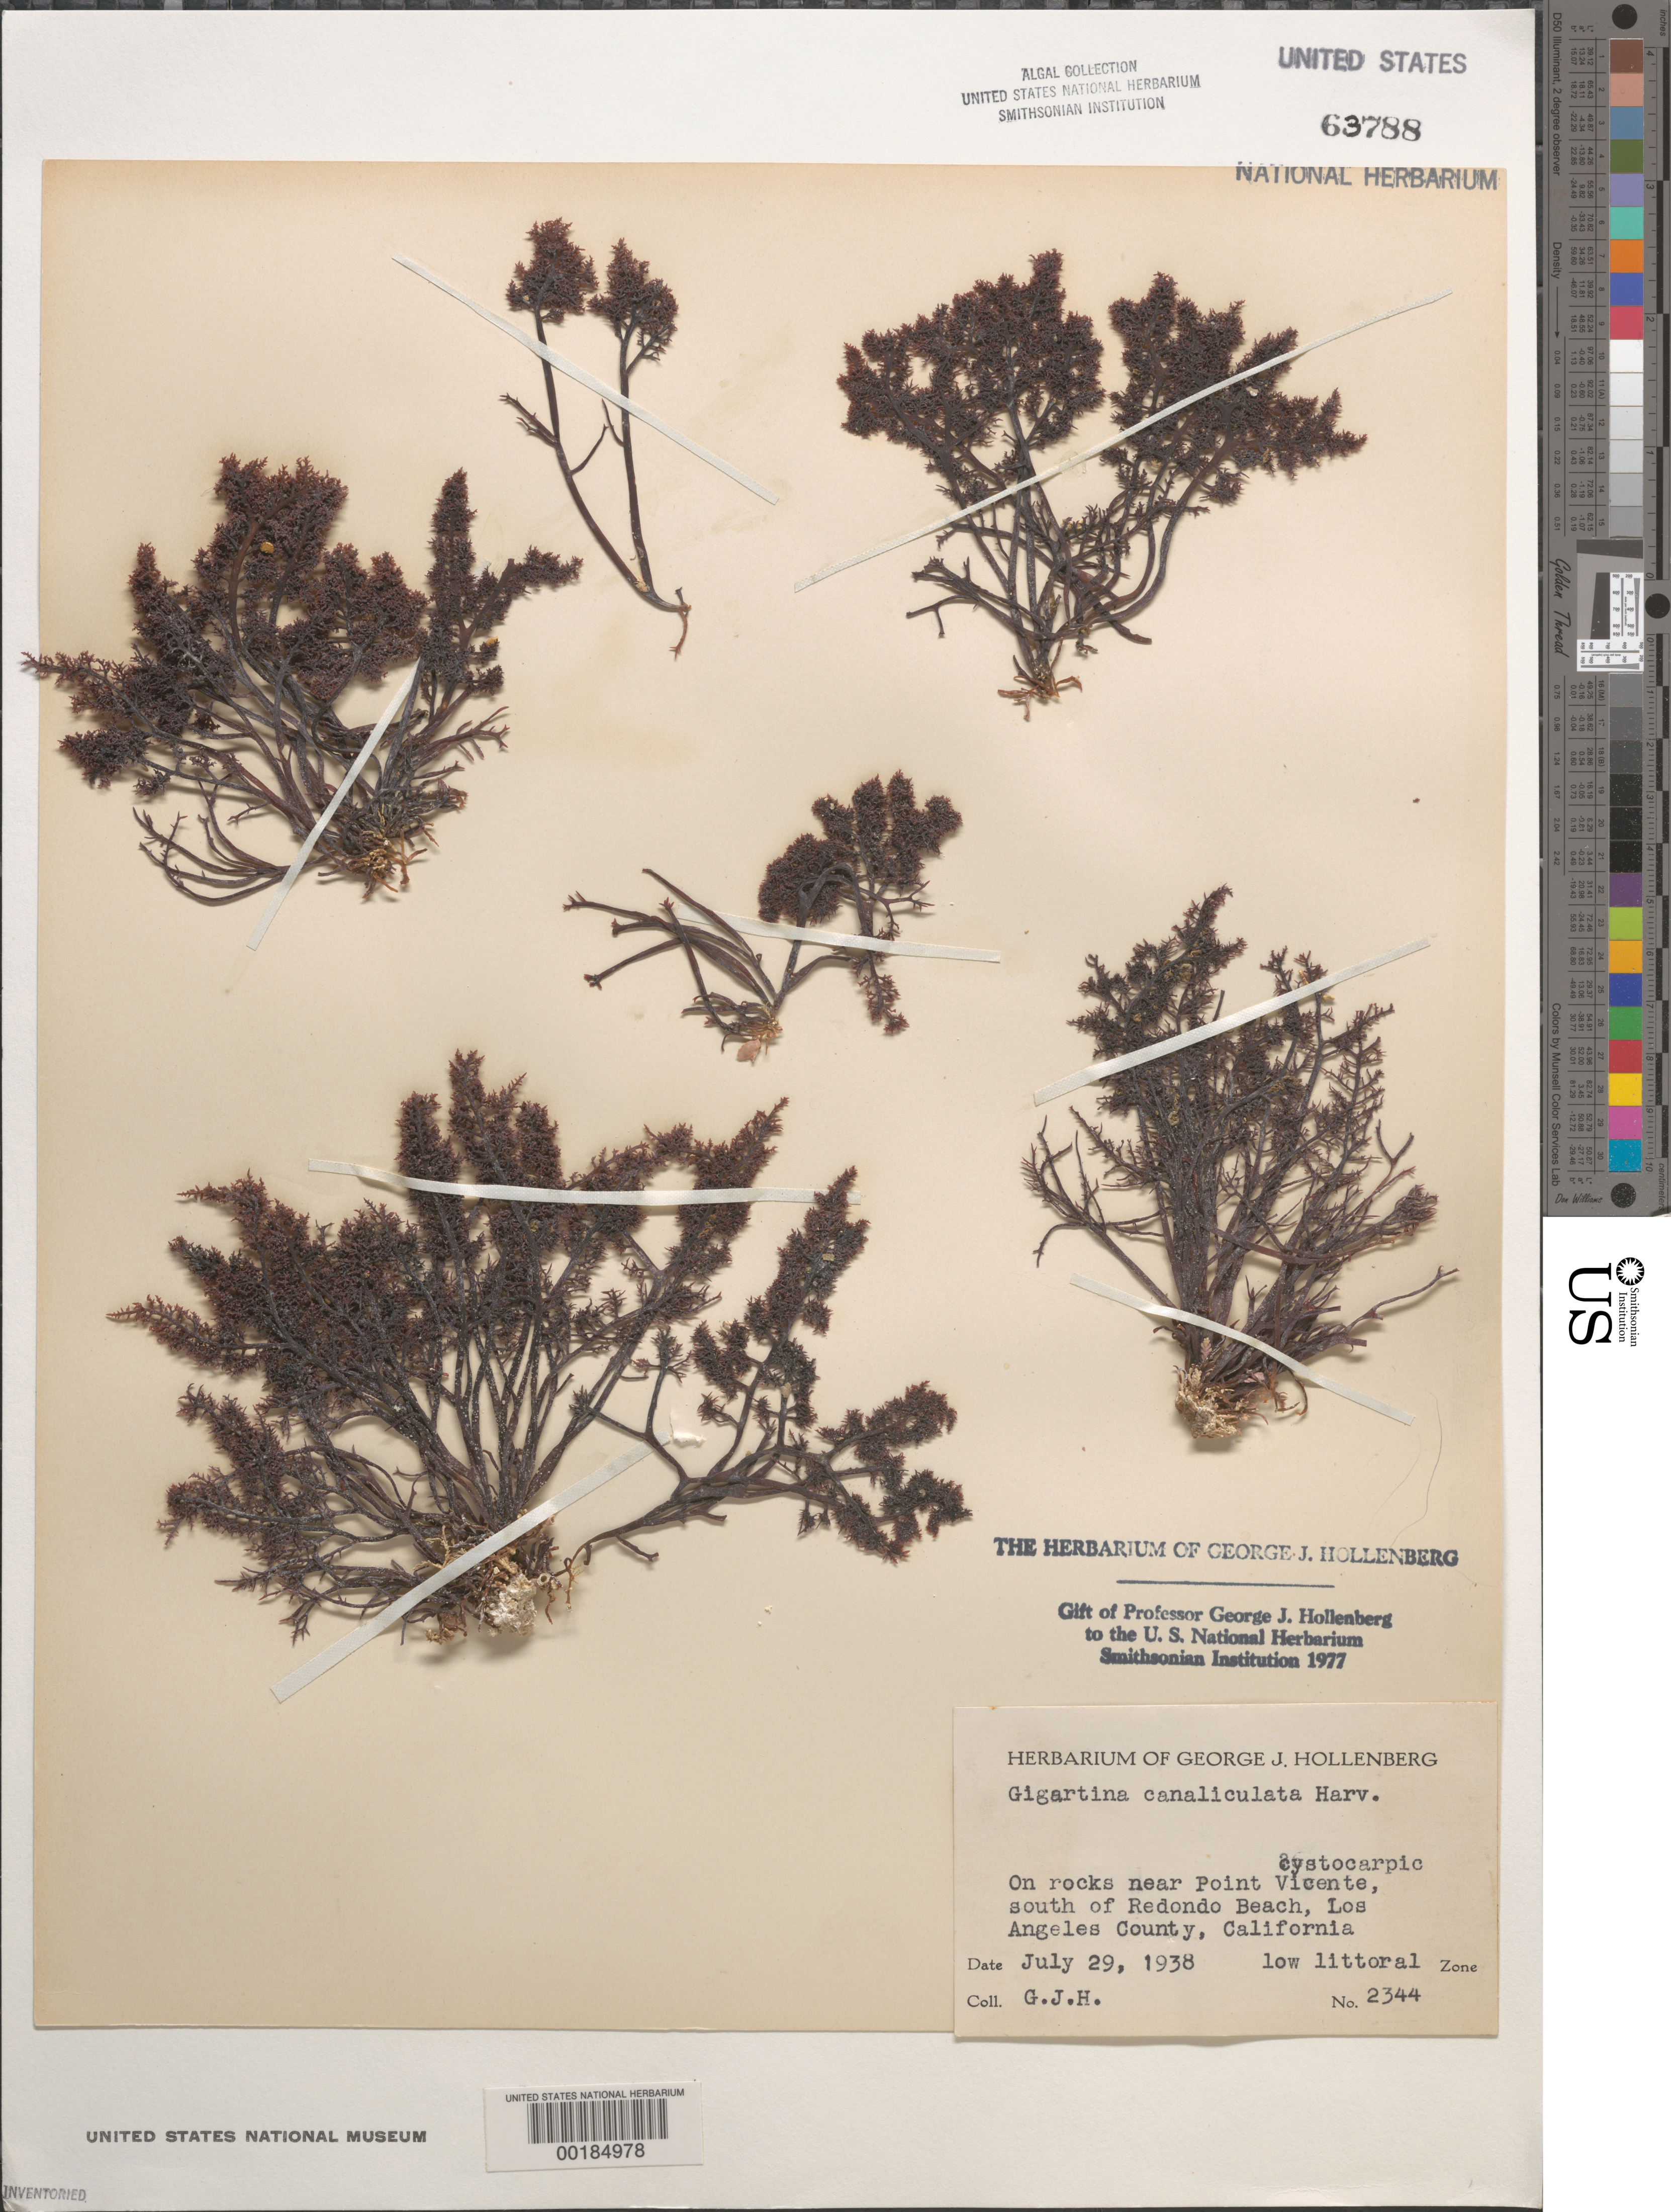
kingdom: Plantae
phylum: Rhodophyta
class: Florideophyceae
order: Gigartinales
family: Gigartinaceae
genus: Chondracanthus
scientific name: Chondracanthus canaliculatus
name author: (Harv.) Guiry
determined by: Algae name updating Project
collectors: G. Hollenberg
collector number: GJH 2344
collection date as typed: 29 Jul 1938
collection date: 1938-07-29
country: United States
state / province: California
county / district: Los Angeles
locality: Near Point Vicente, south of Redondo Beach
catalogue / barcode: US 63788